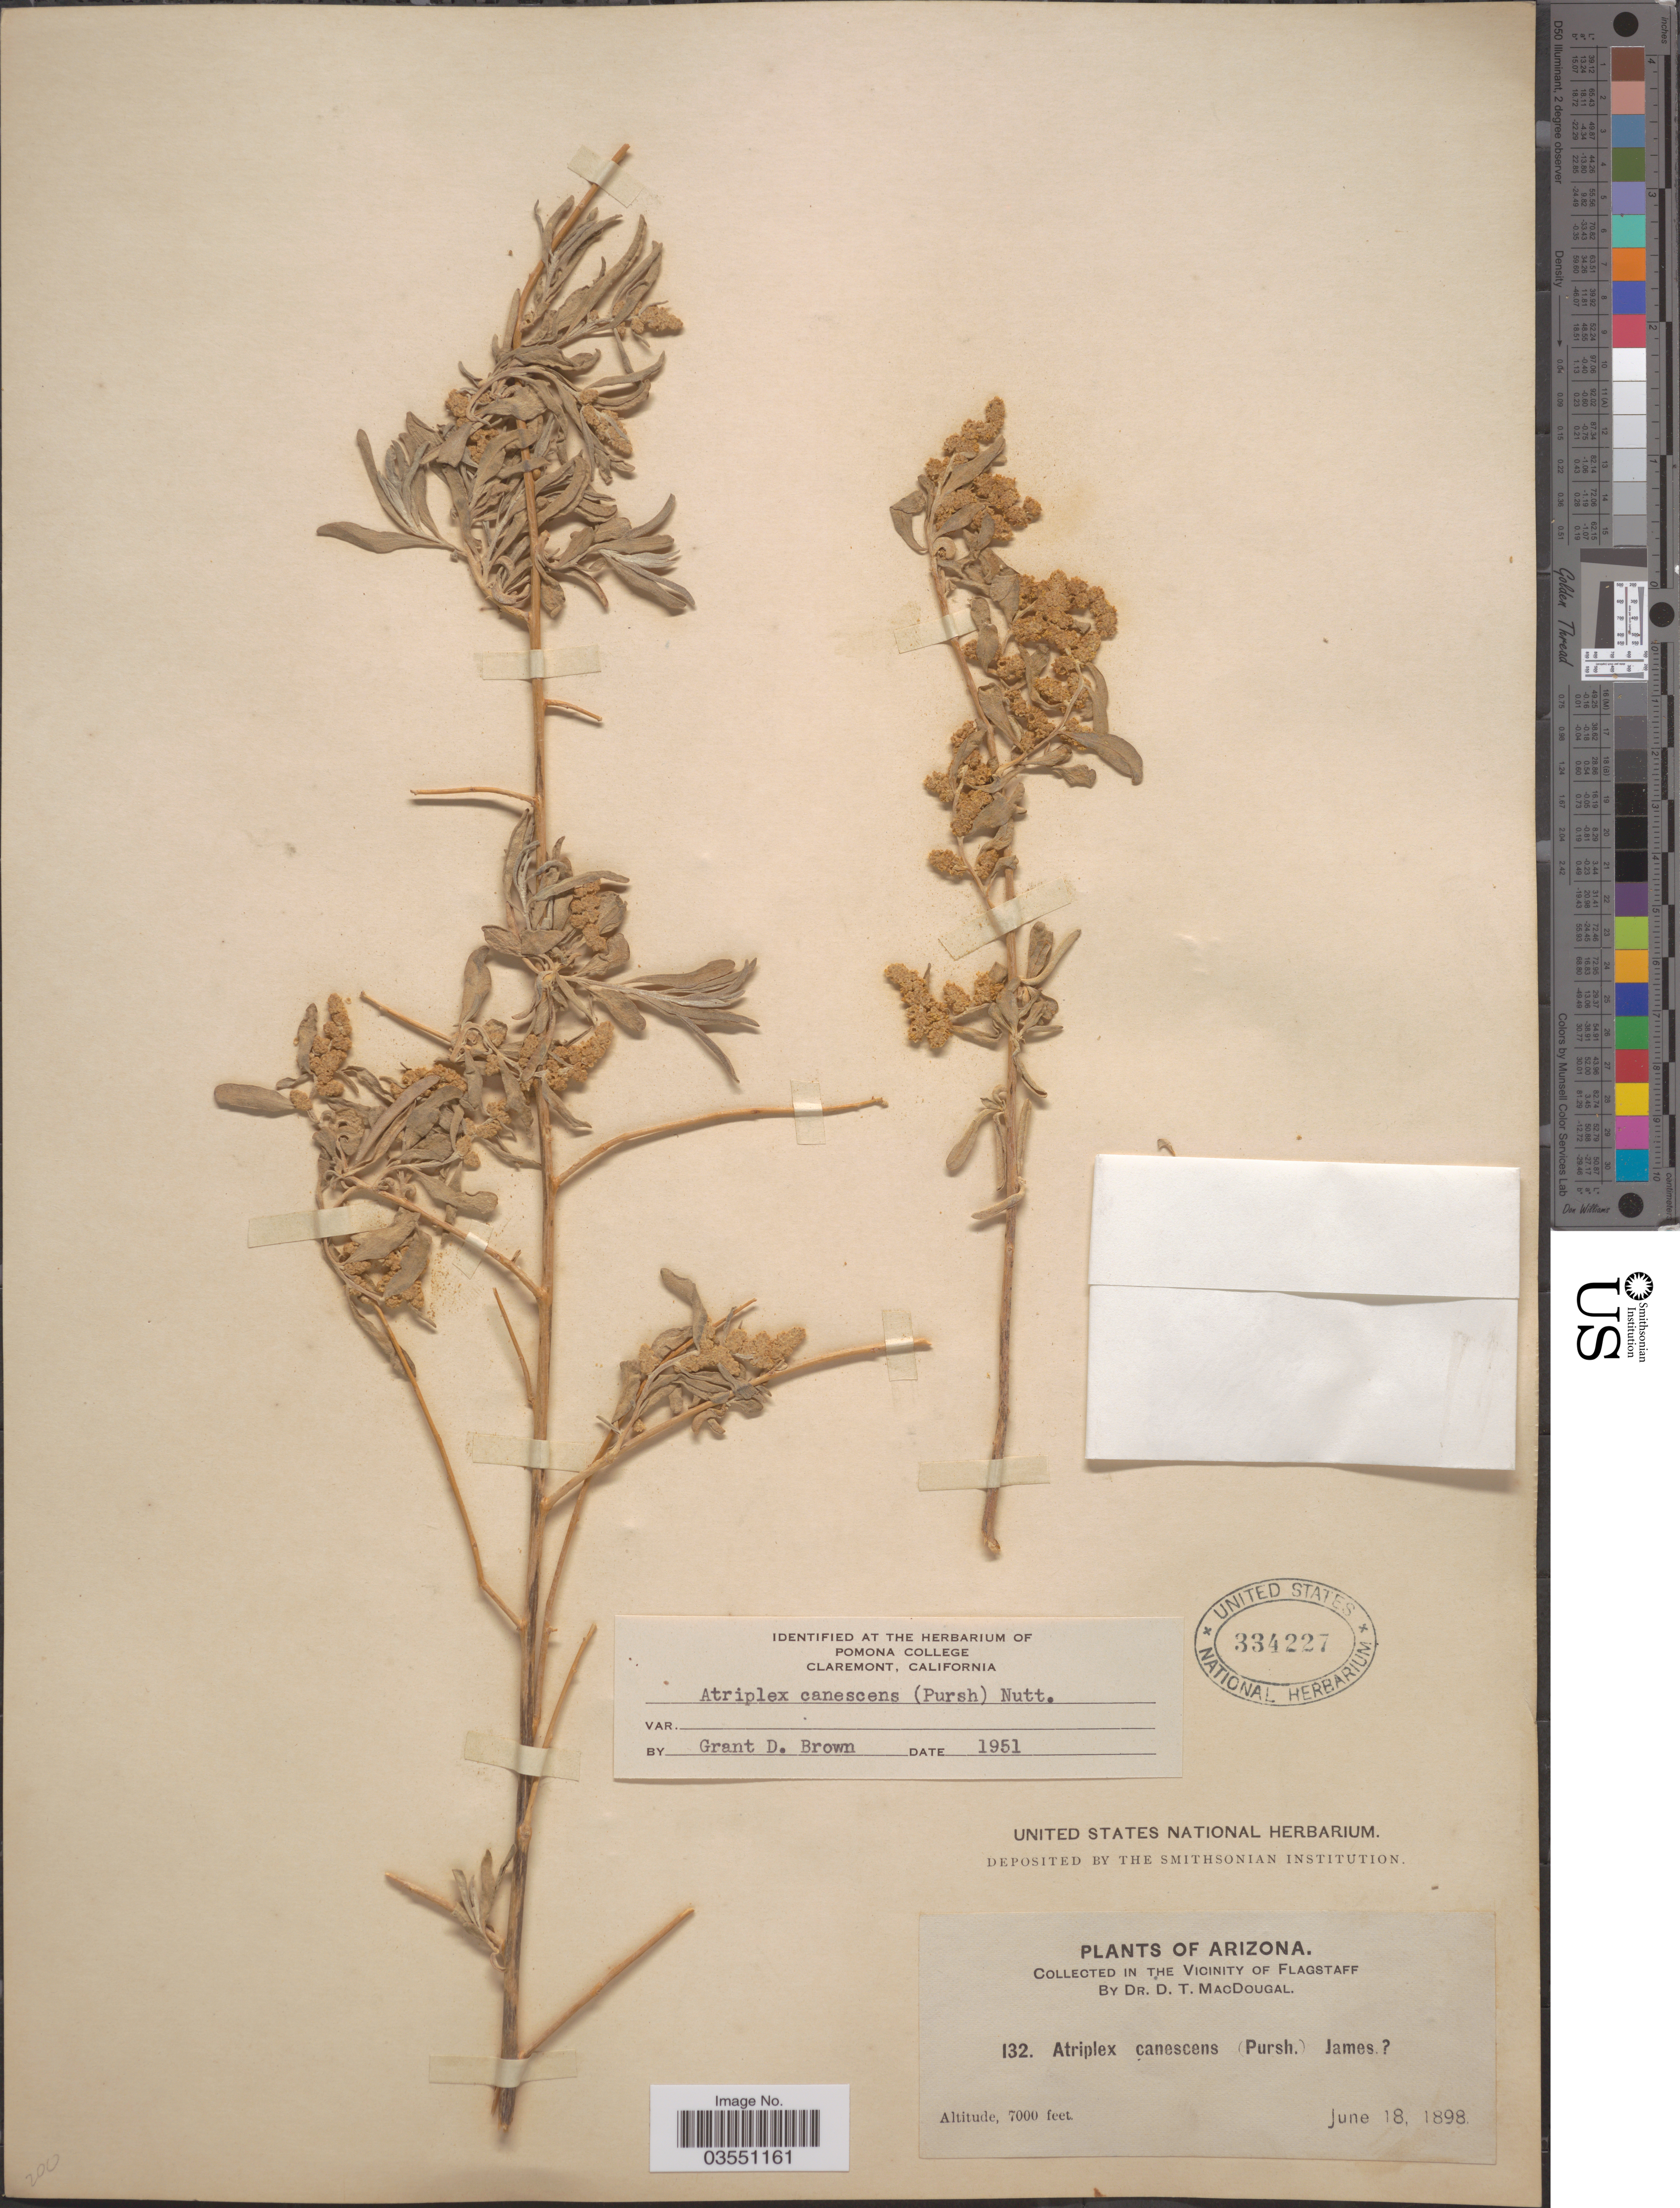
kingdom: Plantae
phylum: Tracheophyta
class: Magnoliopsida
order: Caryophyllales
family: Amaranthaceae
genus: Atriplex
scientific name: Atriplex canescens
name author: (Pursh) Nutt.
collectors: D. T. MacDougal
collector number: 132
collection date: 1898-06-18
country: United States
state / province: Arizona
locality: In the vicinity of Flagstaff.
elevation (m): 2134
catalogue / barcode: US 334227